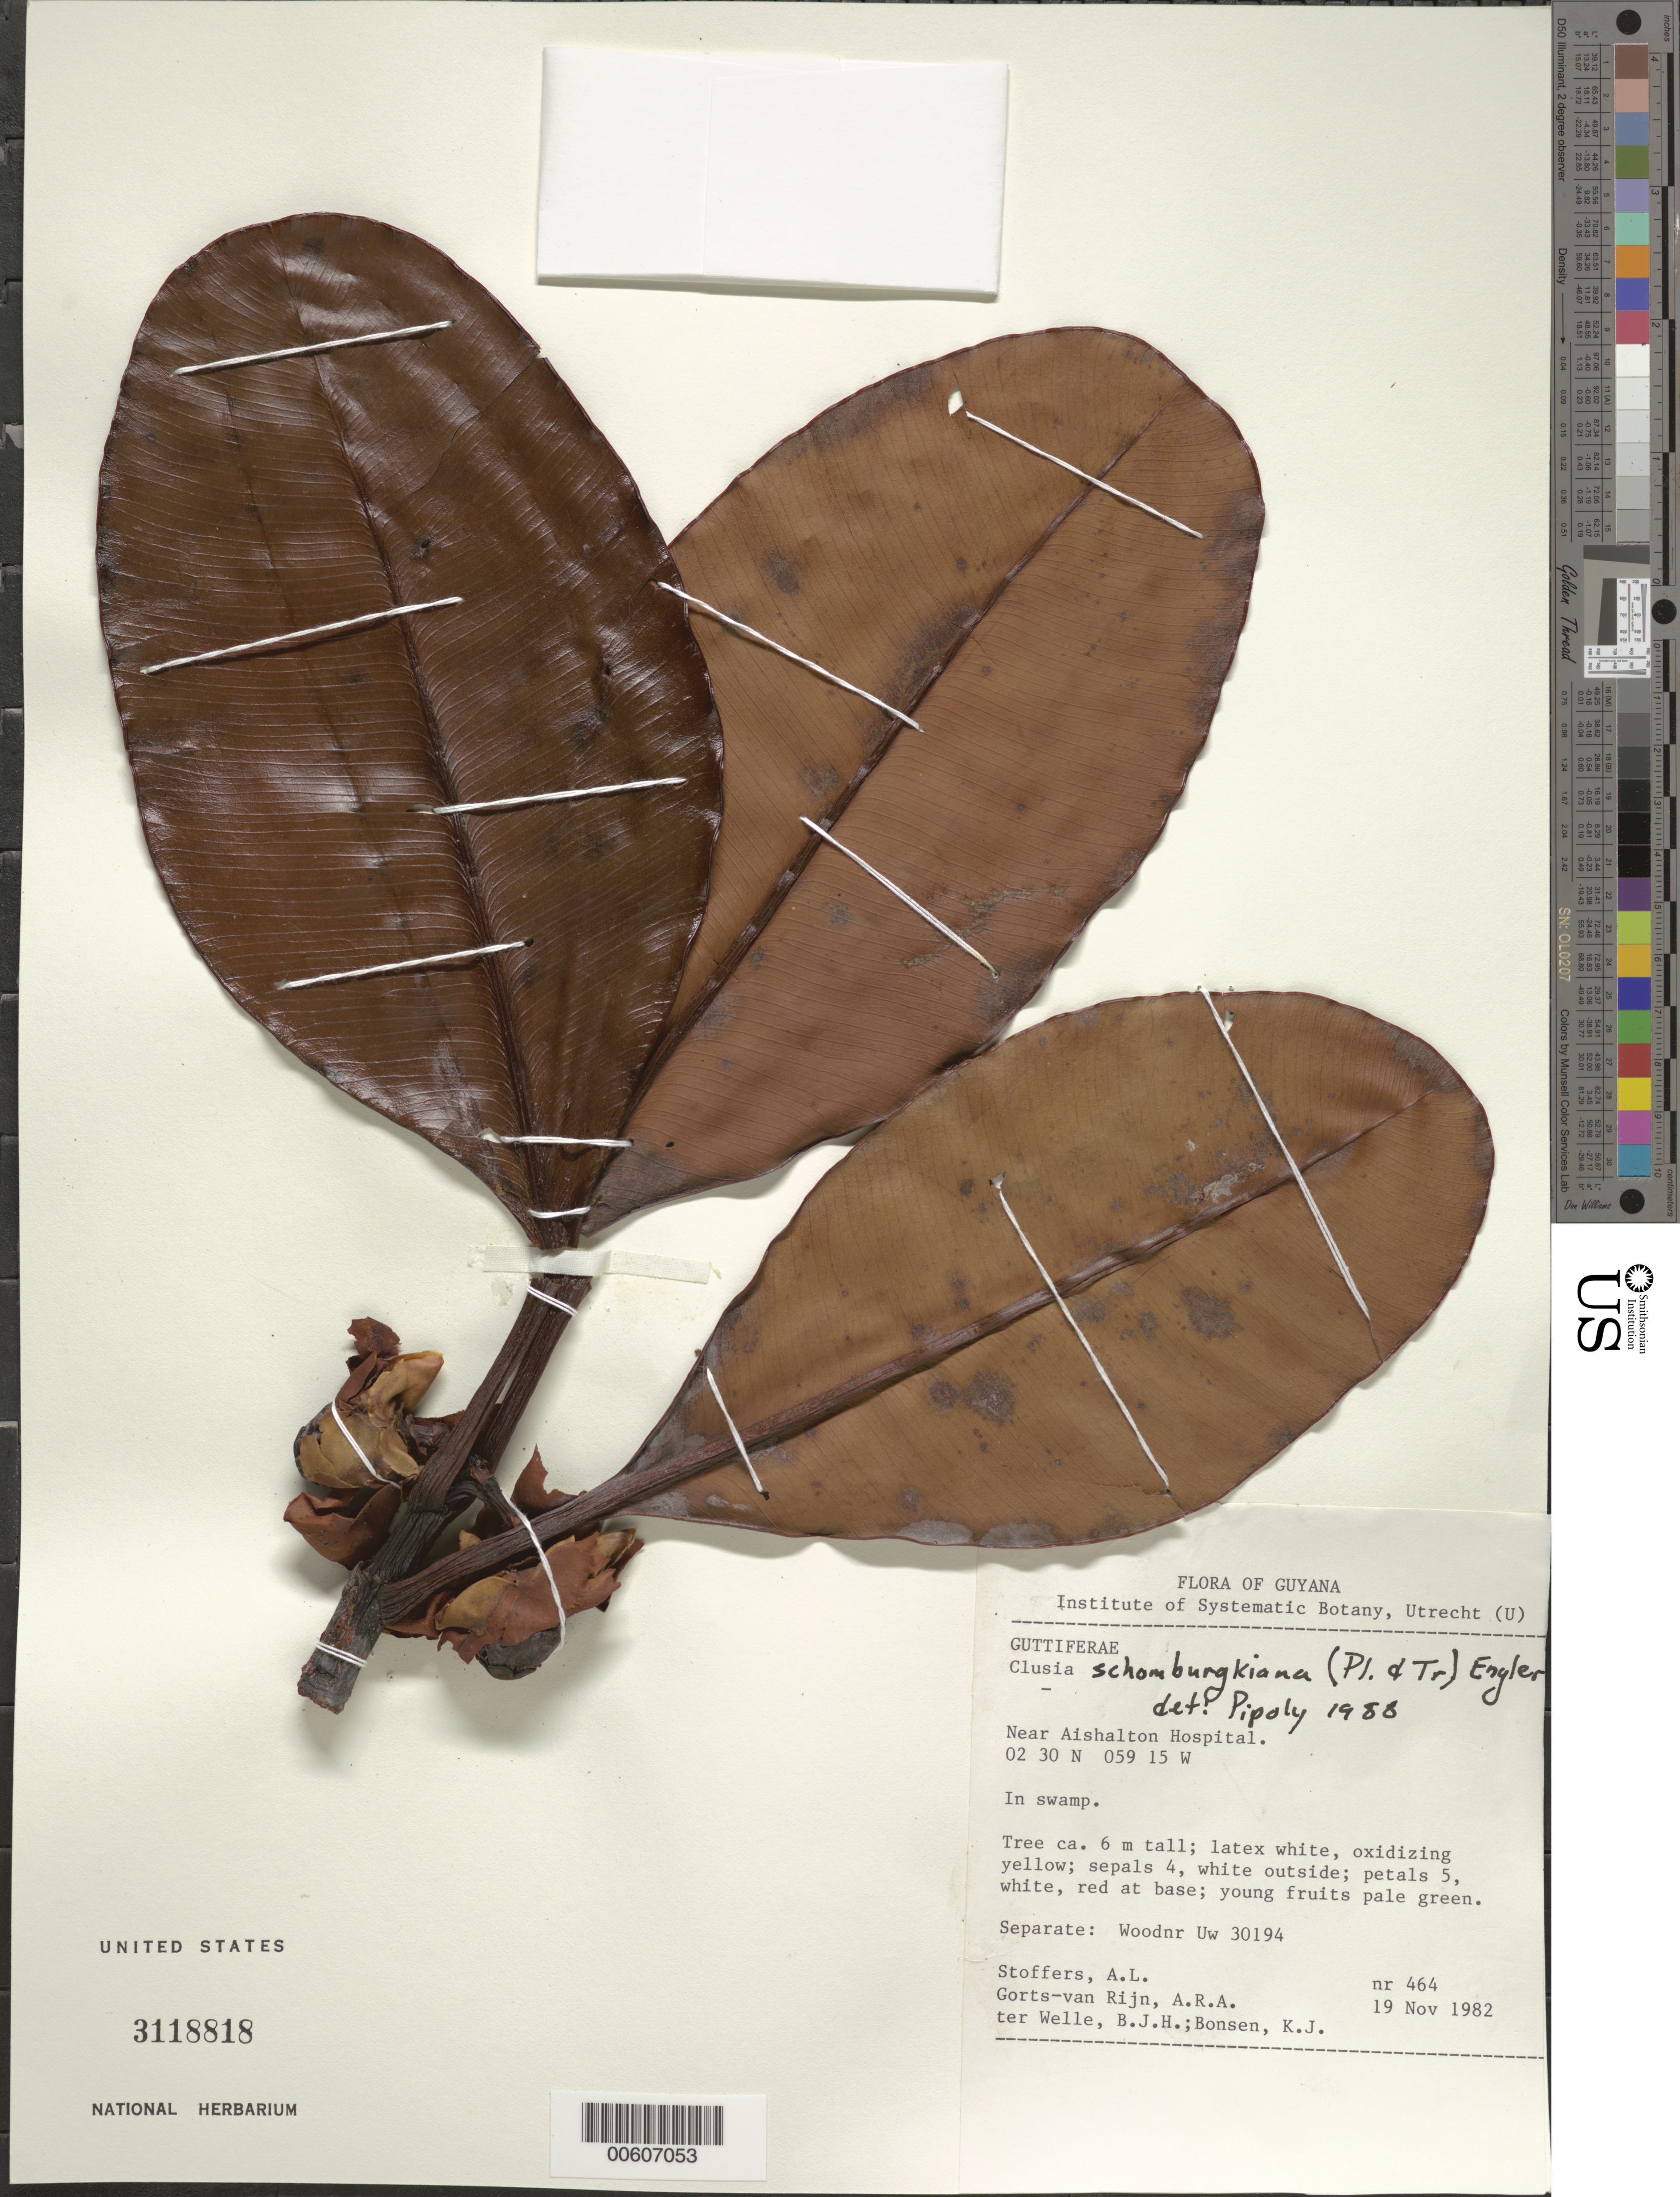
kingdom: Plantae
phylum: Tracheophyta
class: Magnoliopsida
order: Malpighiales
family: Clusiaceae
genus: Clusia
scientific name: Clusia schomburgkiana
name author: (Planch. & Triana) Benth. ex Engl.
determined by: Pipoly, J. J., III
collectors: A. Stoffers, A. .R. A. Görts-van Rijn, B. Welle & K. Bonsen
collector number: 464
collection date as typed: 19-Nov-82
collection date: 1982-11-19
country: Guyana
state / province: U. Takutu-U. Essequibo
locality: Aishalton Hospital, vic.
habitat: Swamp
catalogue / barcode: US 3118818